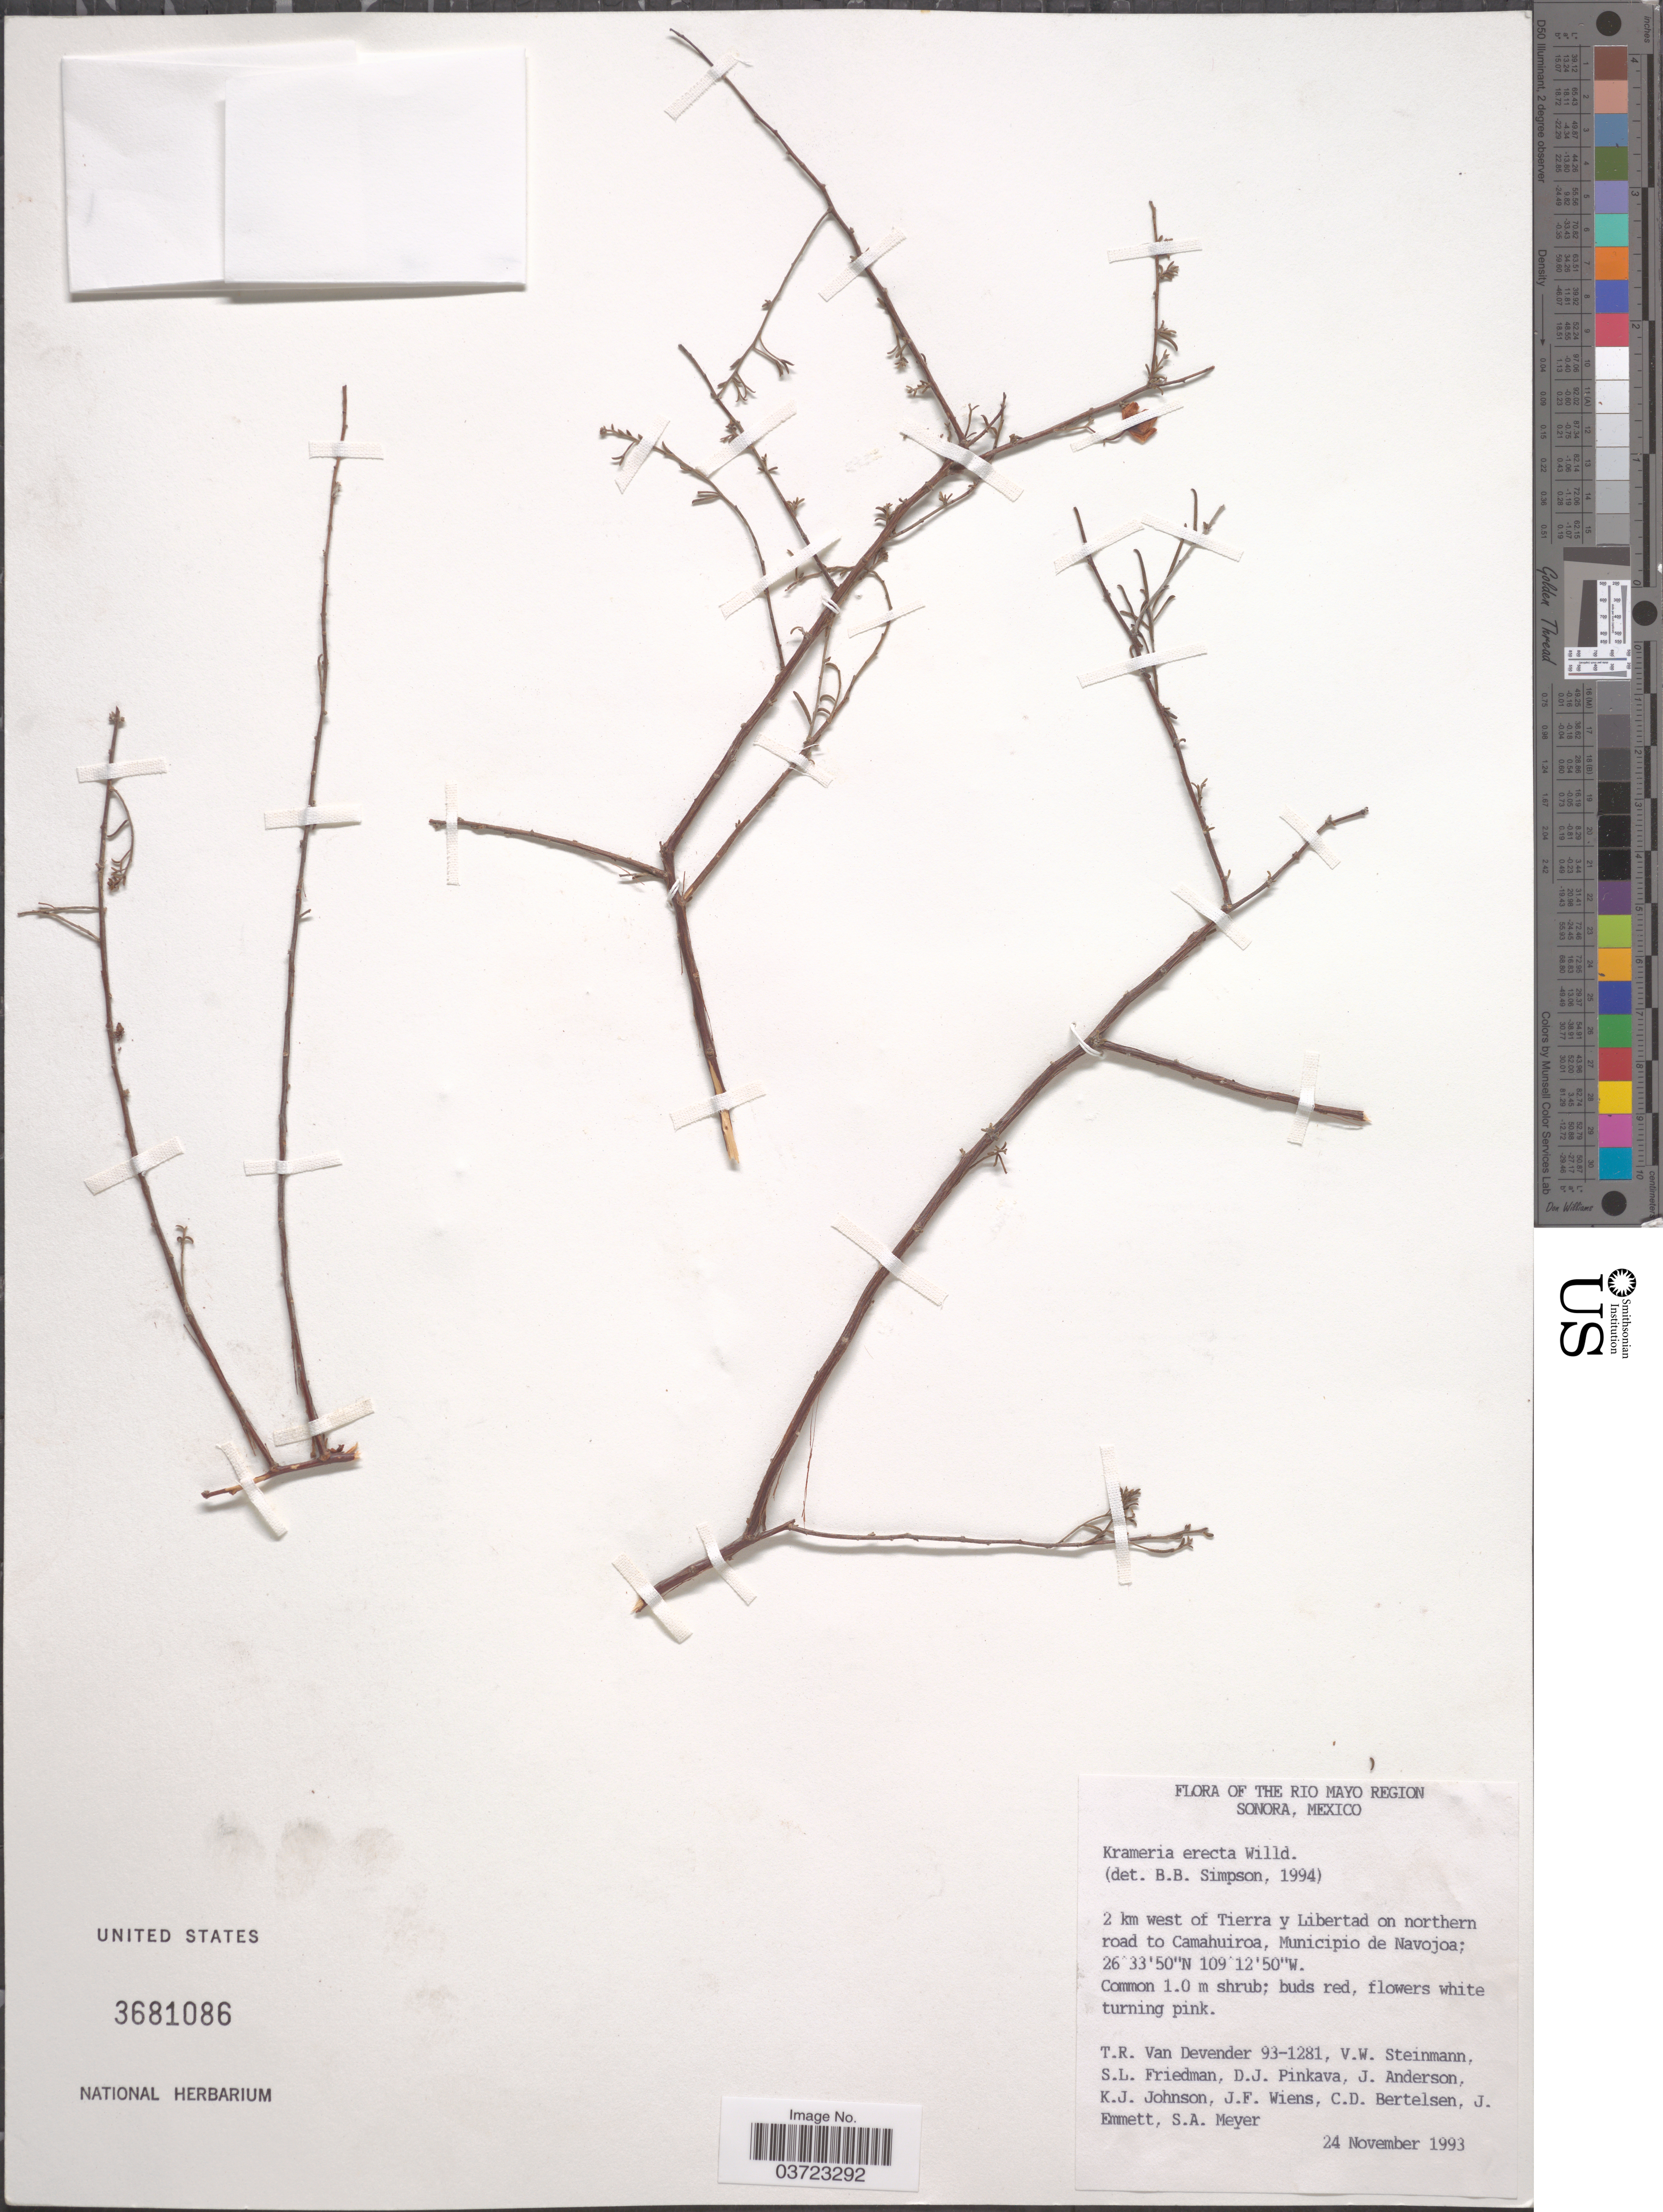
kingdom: Plantae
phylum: Tracheophyta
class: Magnoliopsida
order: Zygophyllales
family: Krameriaceae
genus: Krameria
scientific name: Krameria erecta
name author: Willd. ex Schult.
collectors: T. R. Van Devender, V. W. Steinmann, S. Friedman, D. J. Pinkava & et al.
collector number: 93-1281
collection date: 1993-11-24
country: Mexico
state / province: Sonora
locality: The Rio Mayo Region. 2 km west of Tierra y Libertad on northern road to Camahuiroa, Municipio de Navojoa.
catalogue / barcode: US 3681086